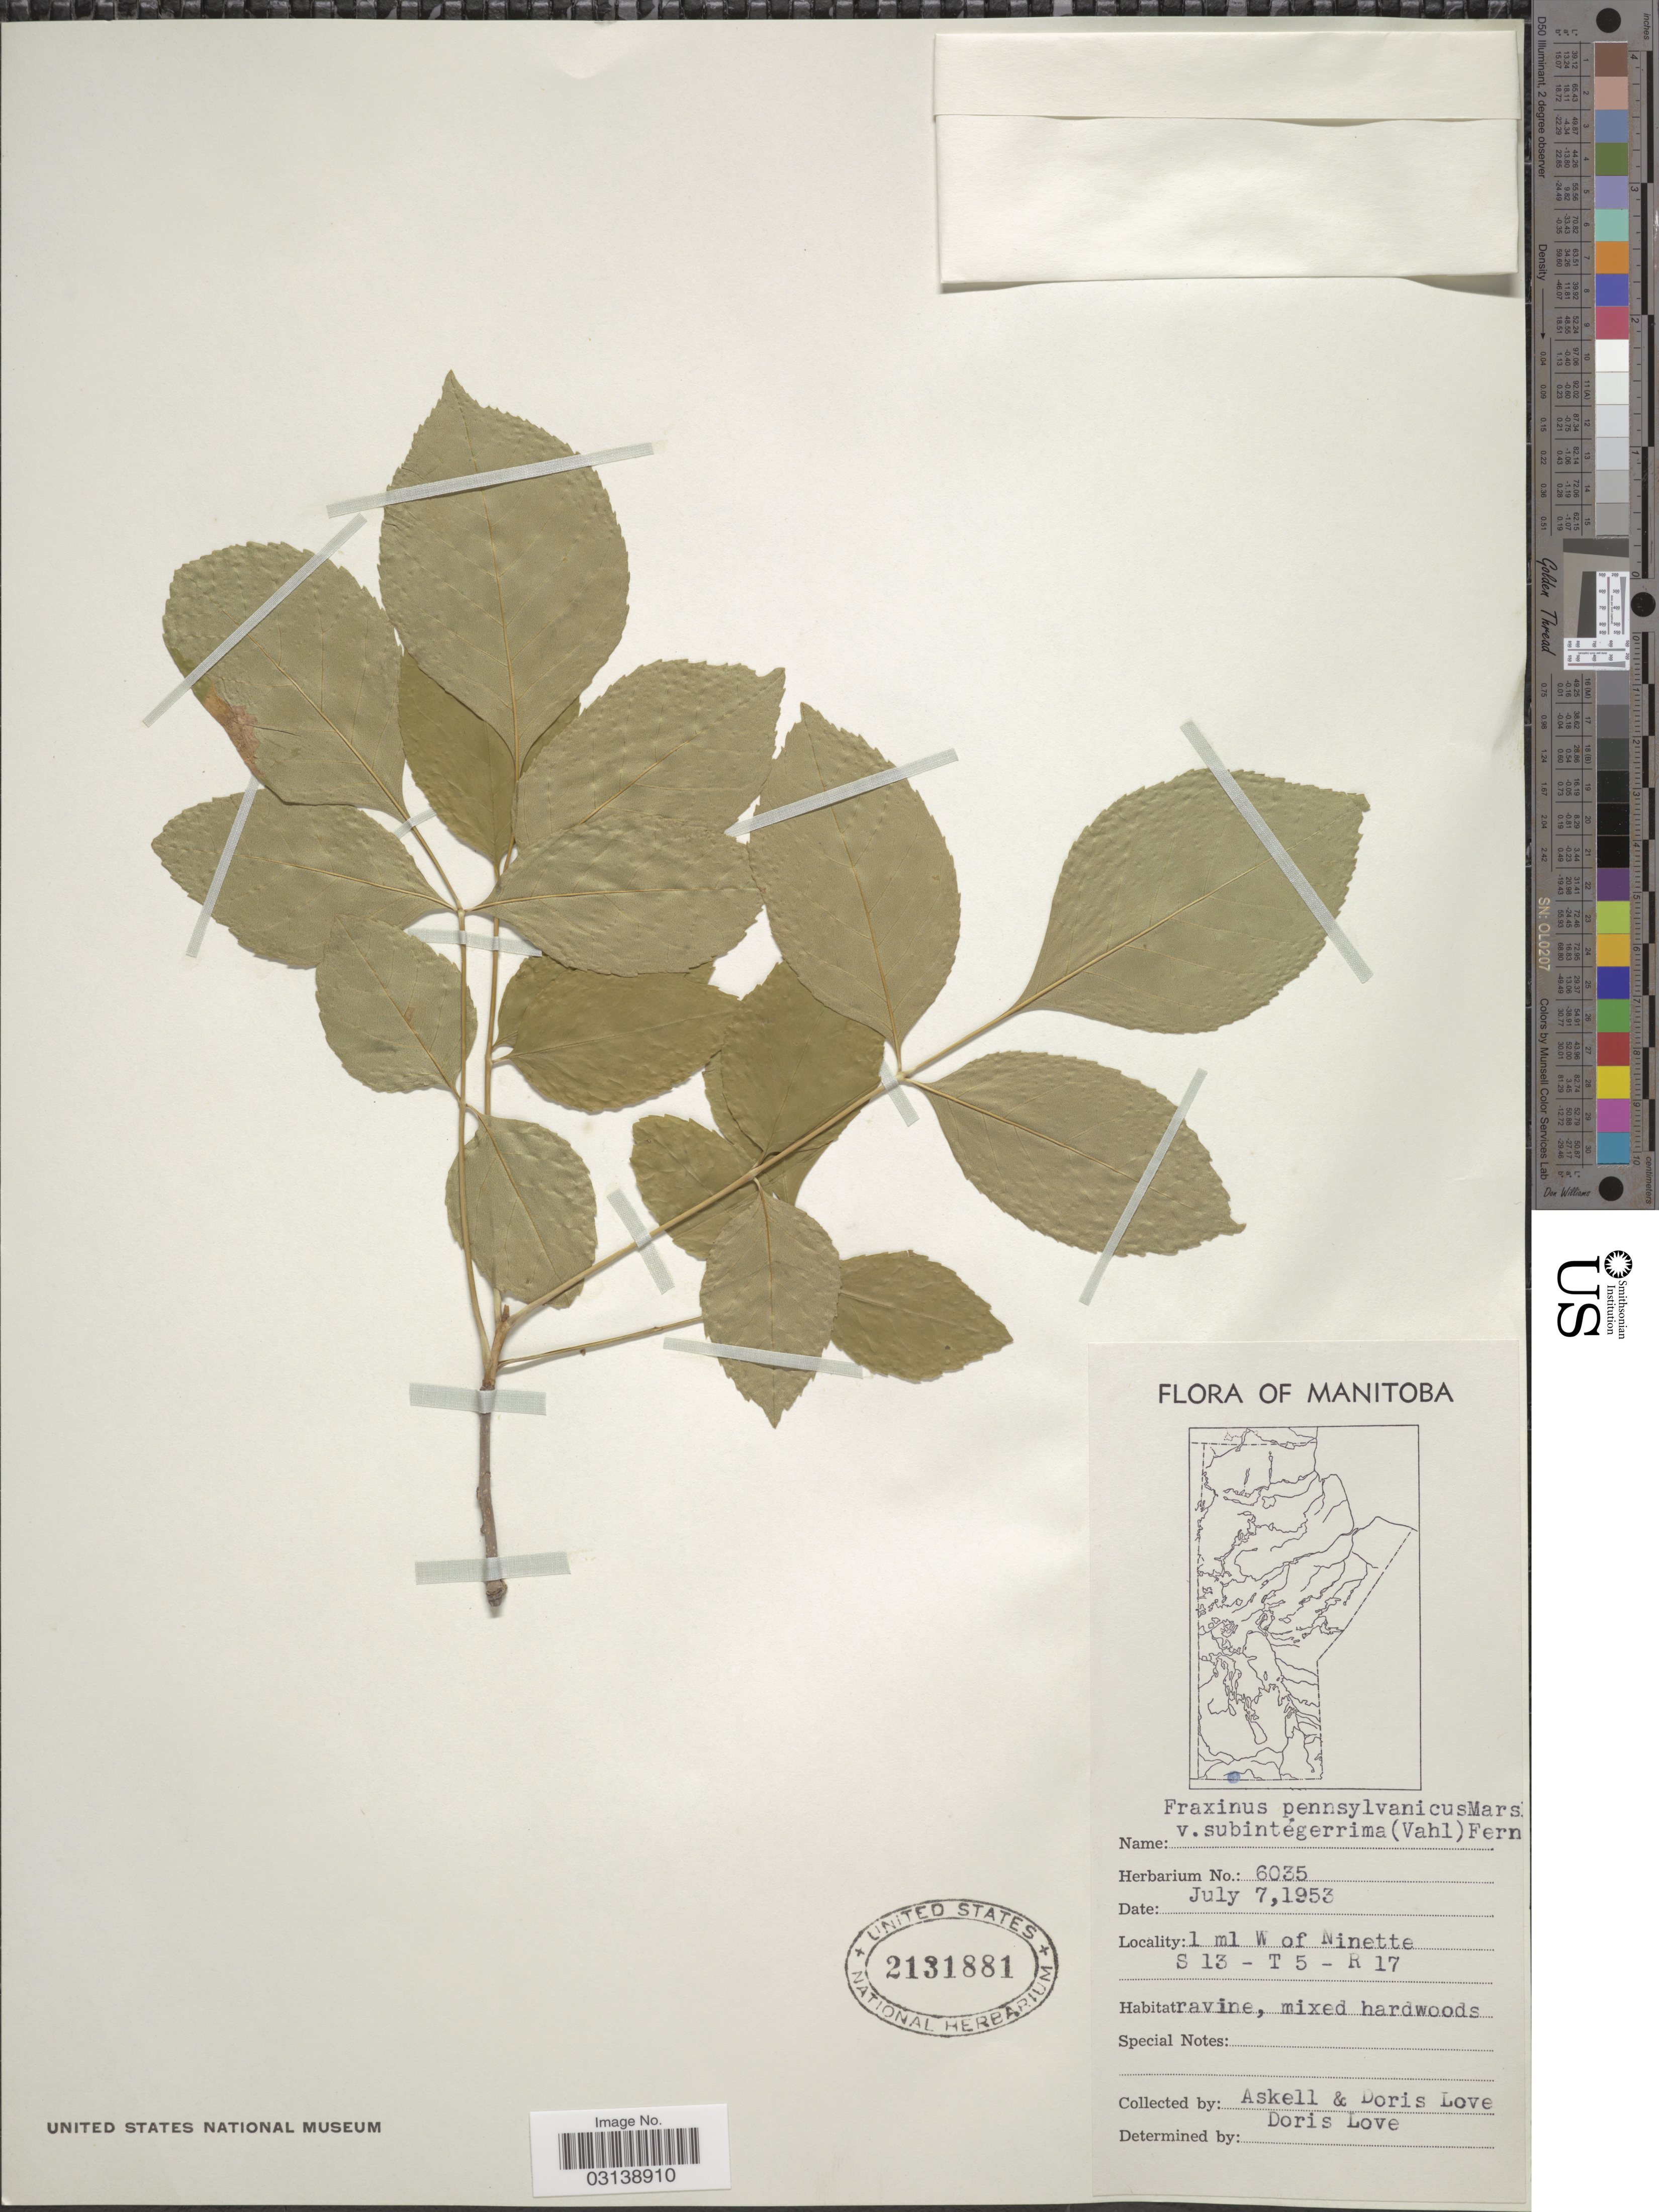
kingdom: Plantae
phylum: Tracheophyta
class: Magnoliopsida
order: Lamiales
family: Oleaceae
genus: Fraxinus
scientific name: Fraxinus pennsylvanica var. campestris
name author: (Britton) F.C. Gates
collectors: Á. Löve & D. Löve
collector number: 6035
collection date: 1953-07-07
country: Canada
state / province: Manitoba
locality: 1 ml W of Ninette S 13 - T 5 - R 17.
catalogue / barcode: US 2131881